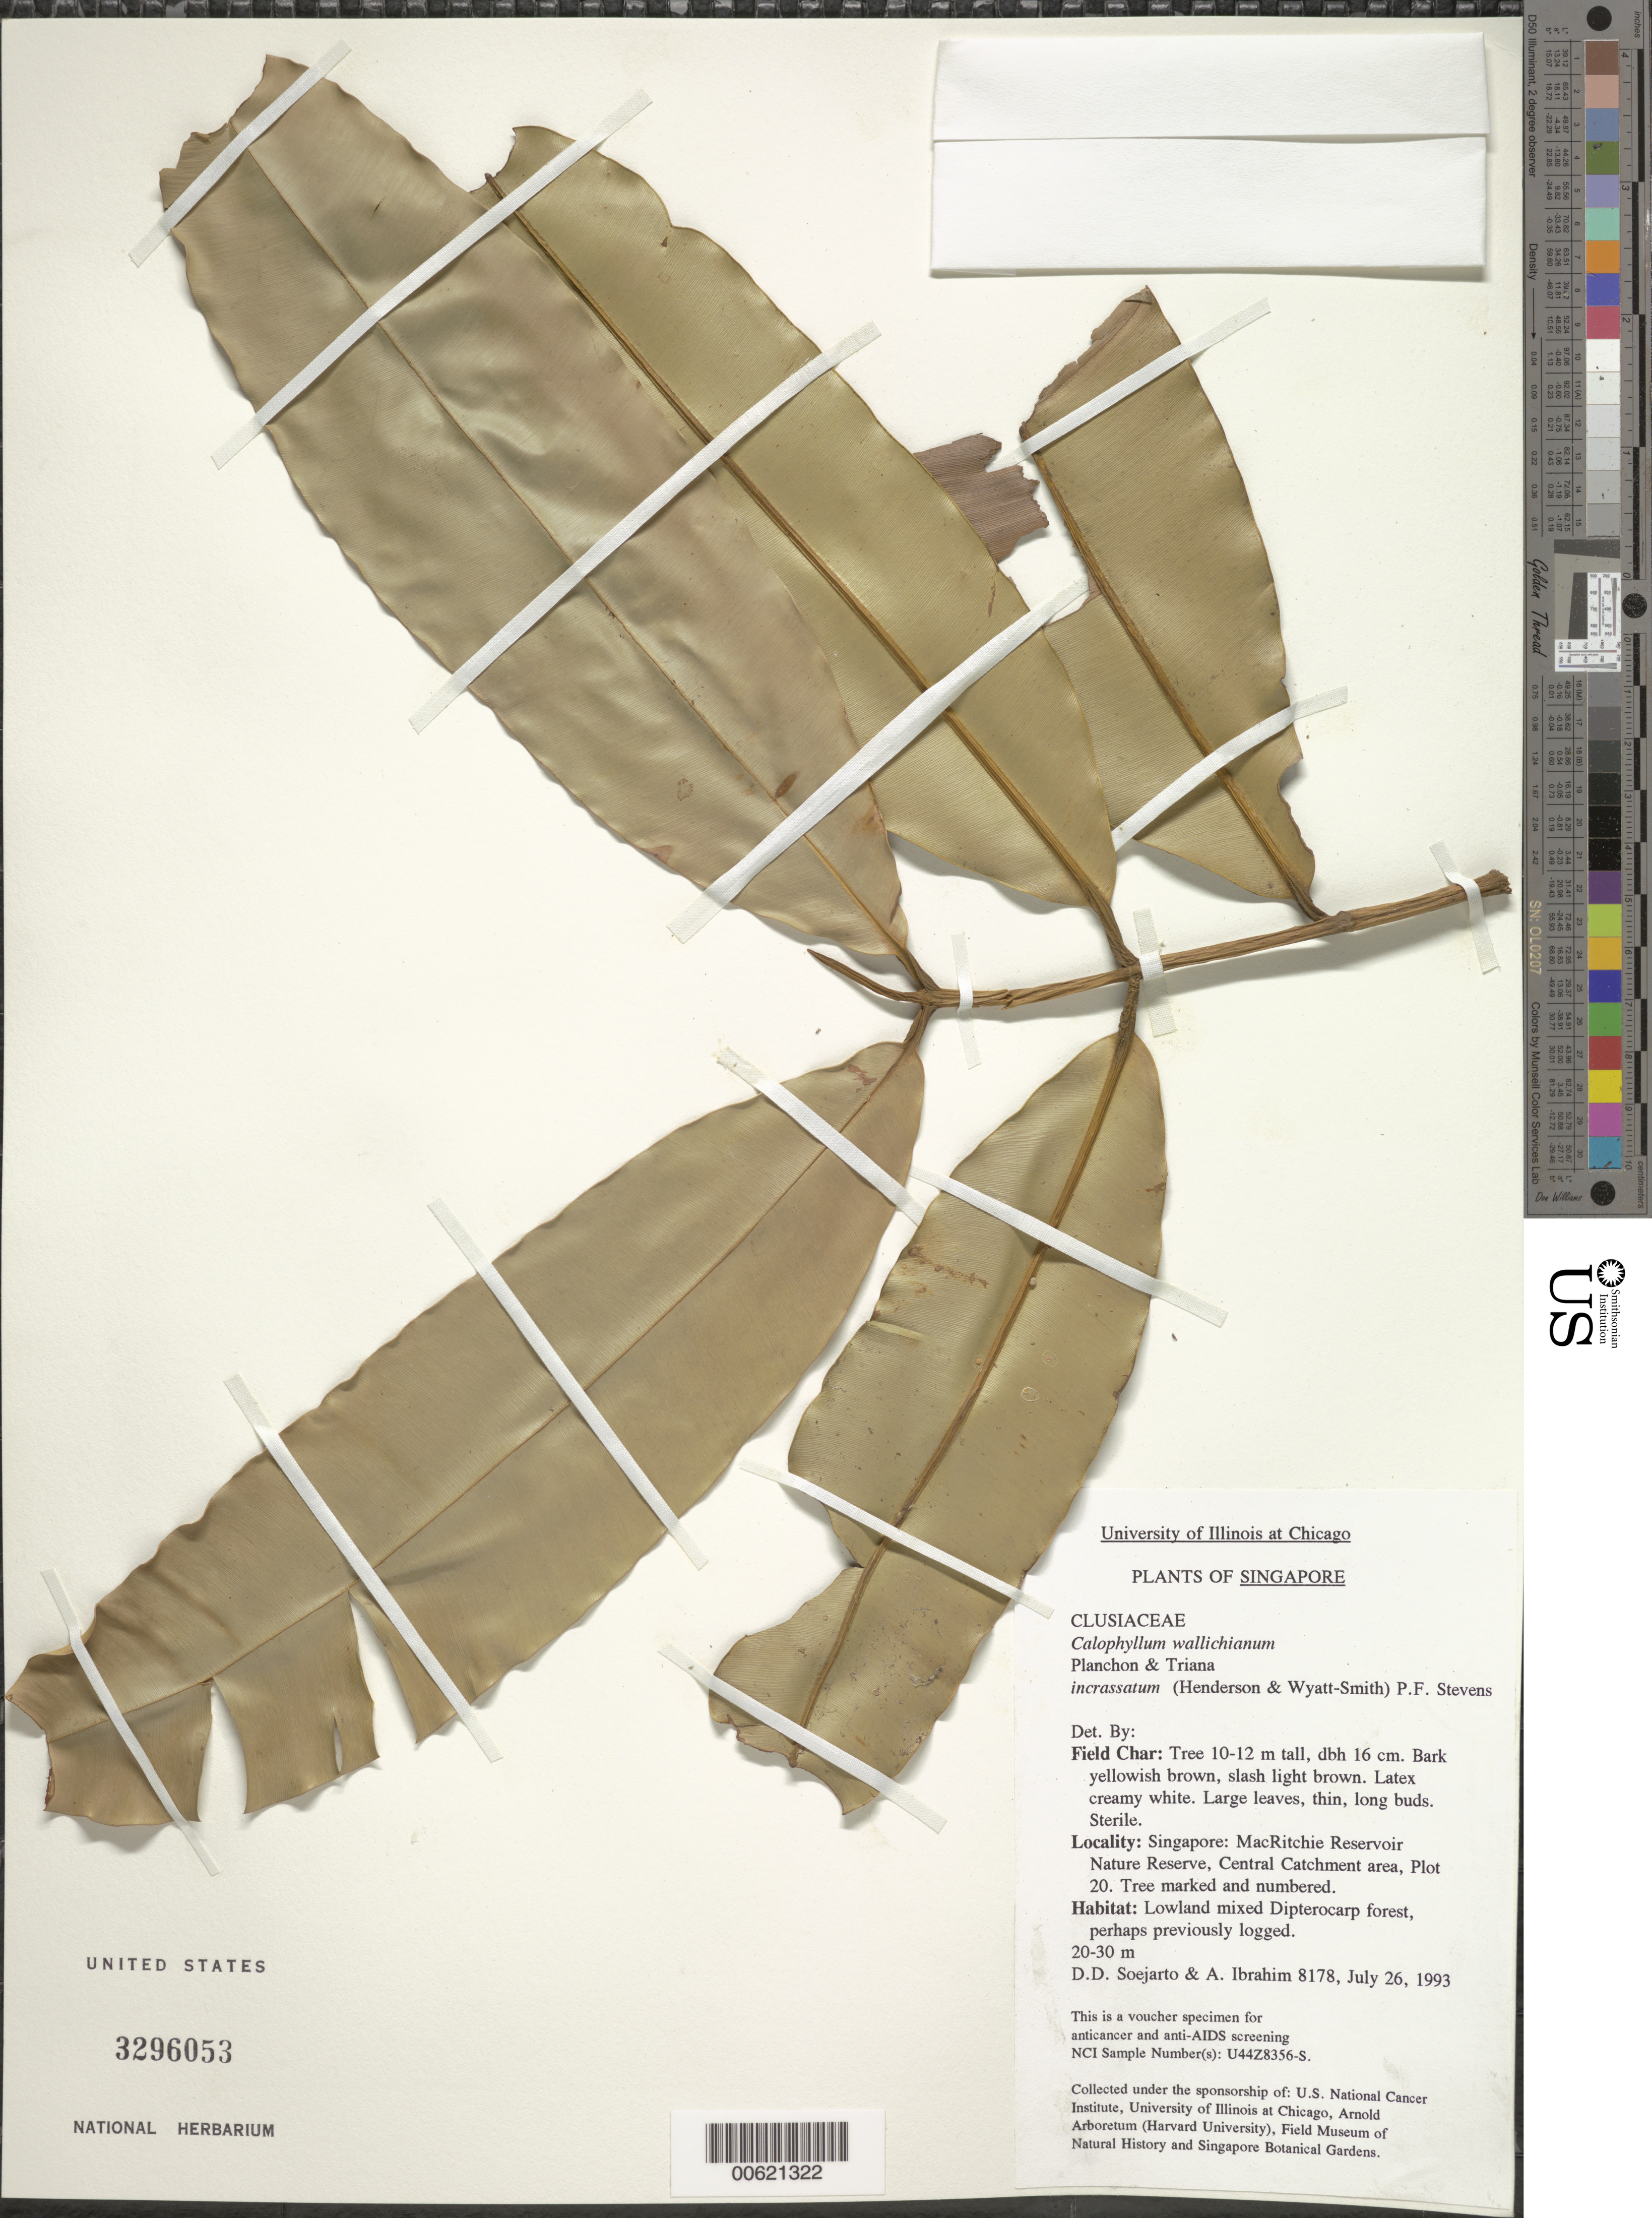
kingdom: Plantae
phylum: Tracheophyta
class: Magnoliopsida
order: Malpighiales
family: Calophyllaceae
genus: Calophyllum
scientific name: Calophyllum wallichianum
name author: Planch. & Triana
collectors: A. Ibrahim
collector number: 8178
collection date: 1993-07-26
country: Singapore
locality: MacRitchie Reservoir Nature Reserve, Central Catchment area, Plot 20.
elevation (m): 20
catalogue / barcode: US 3296053